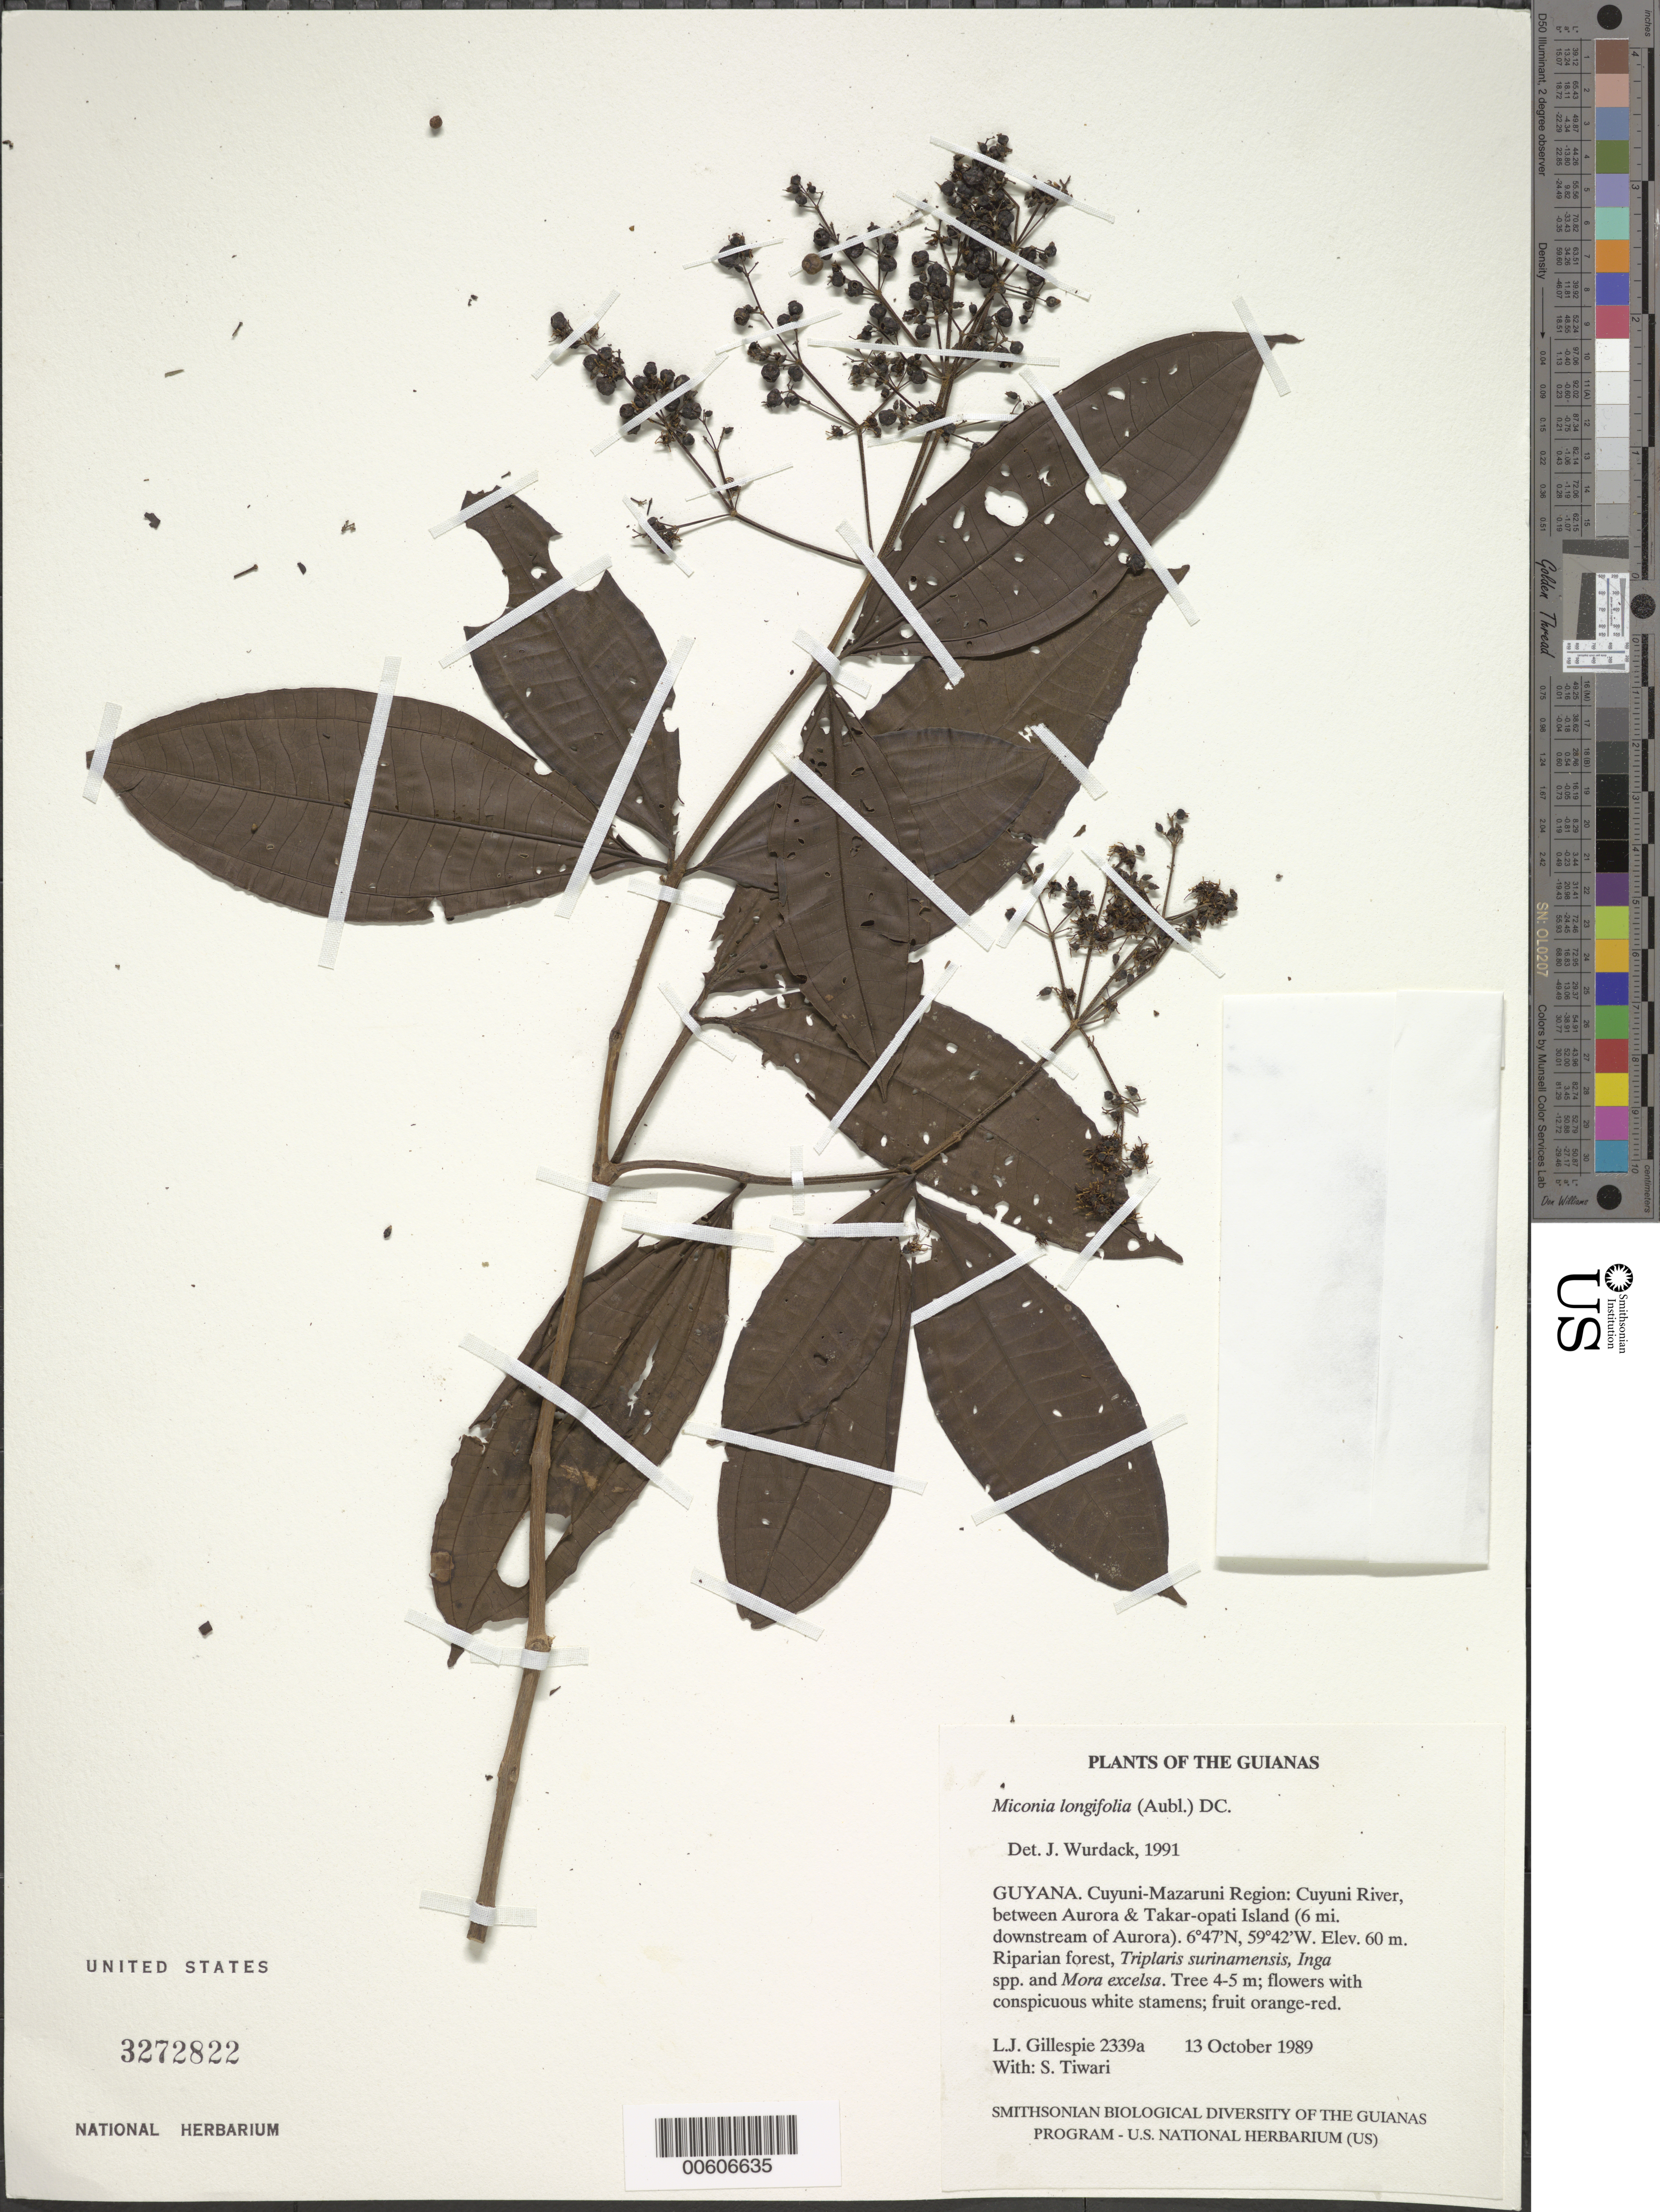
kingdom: Plantae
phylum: Tracheophyta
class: Magnoliopsida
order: Myrtales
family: Melastomataceae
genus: Miconia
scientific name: Miconia longifolia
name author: (Aubl.) DC.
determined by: Wurdack, John J., (US), US (UNITED STATES)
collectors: L. J. Gillespie & S. Tiwari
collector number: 2339 a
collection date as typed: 13 October 1989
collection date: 1989-10-13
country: Guyana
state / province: Cuyuni-Mazaruni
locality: Cuyuni River, between Aurora & Takar-opati Island (6 mi. downstream of Aurora)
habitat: Riparian forest with Triplaris surinamensis, Inga spp. and Mora excelsa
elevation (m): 60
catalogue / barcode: US 3272822